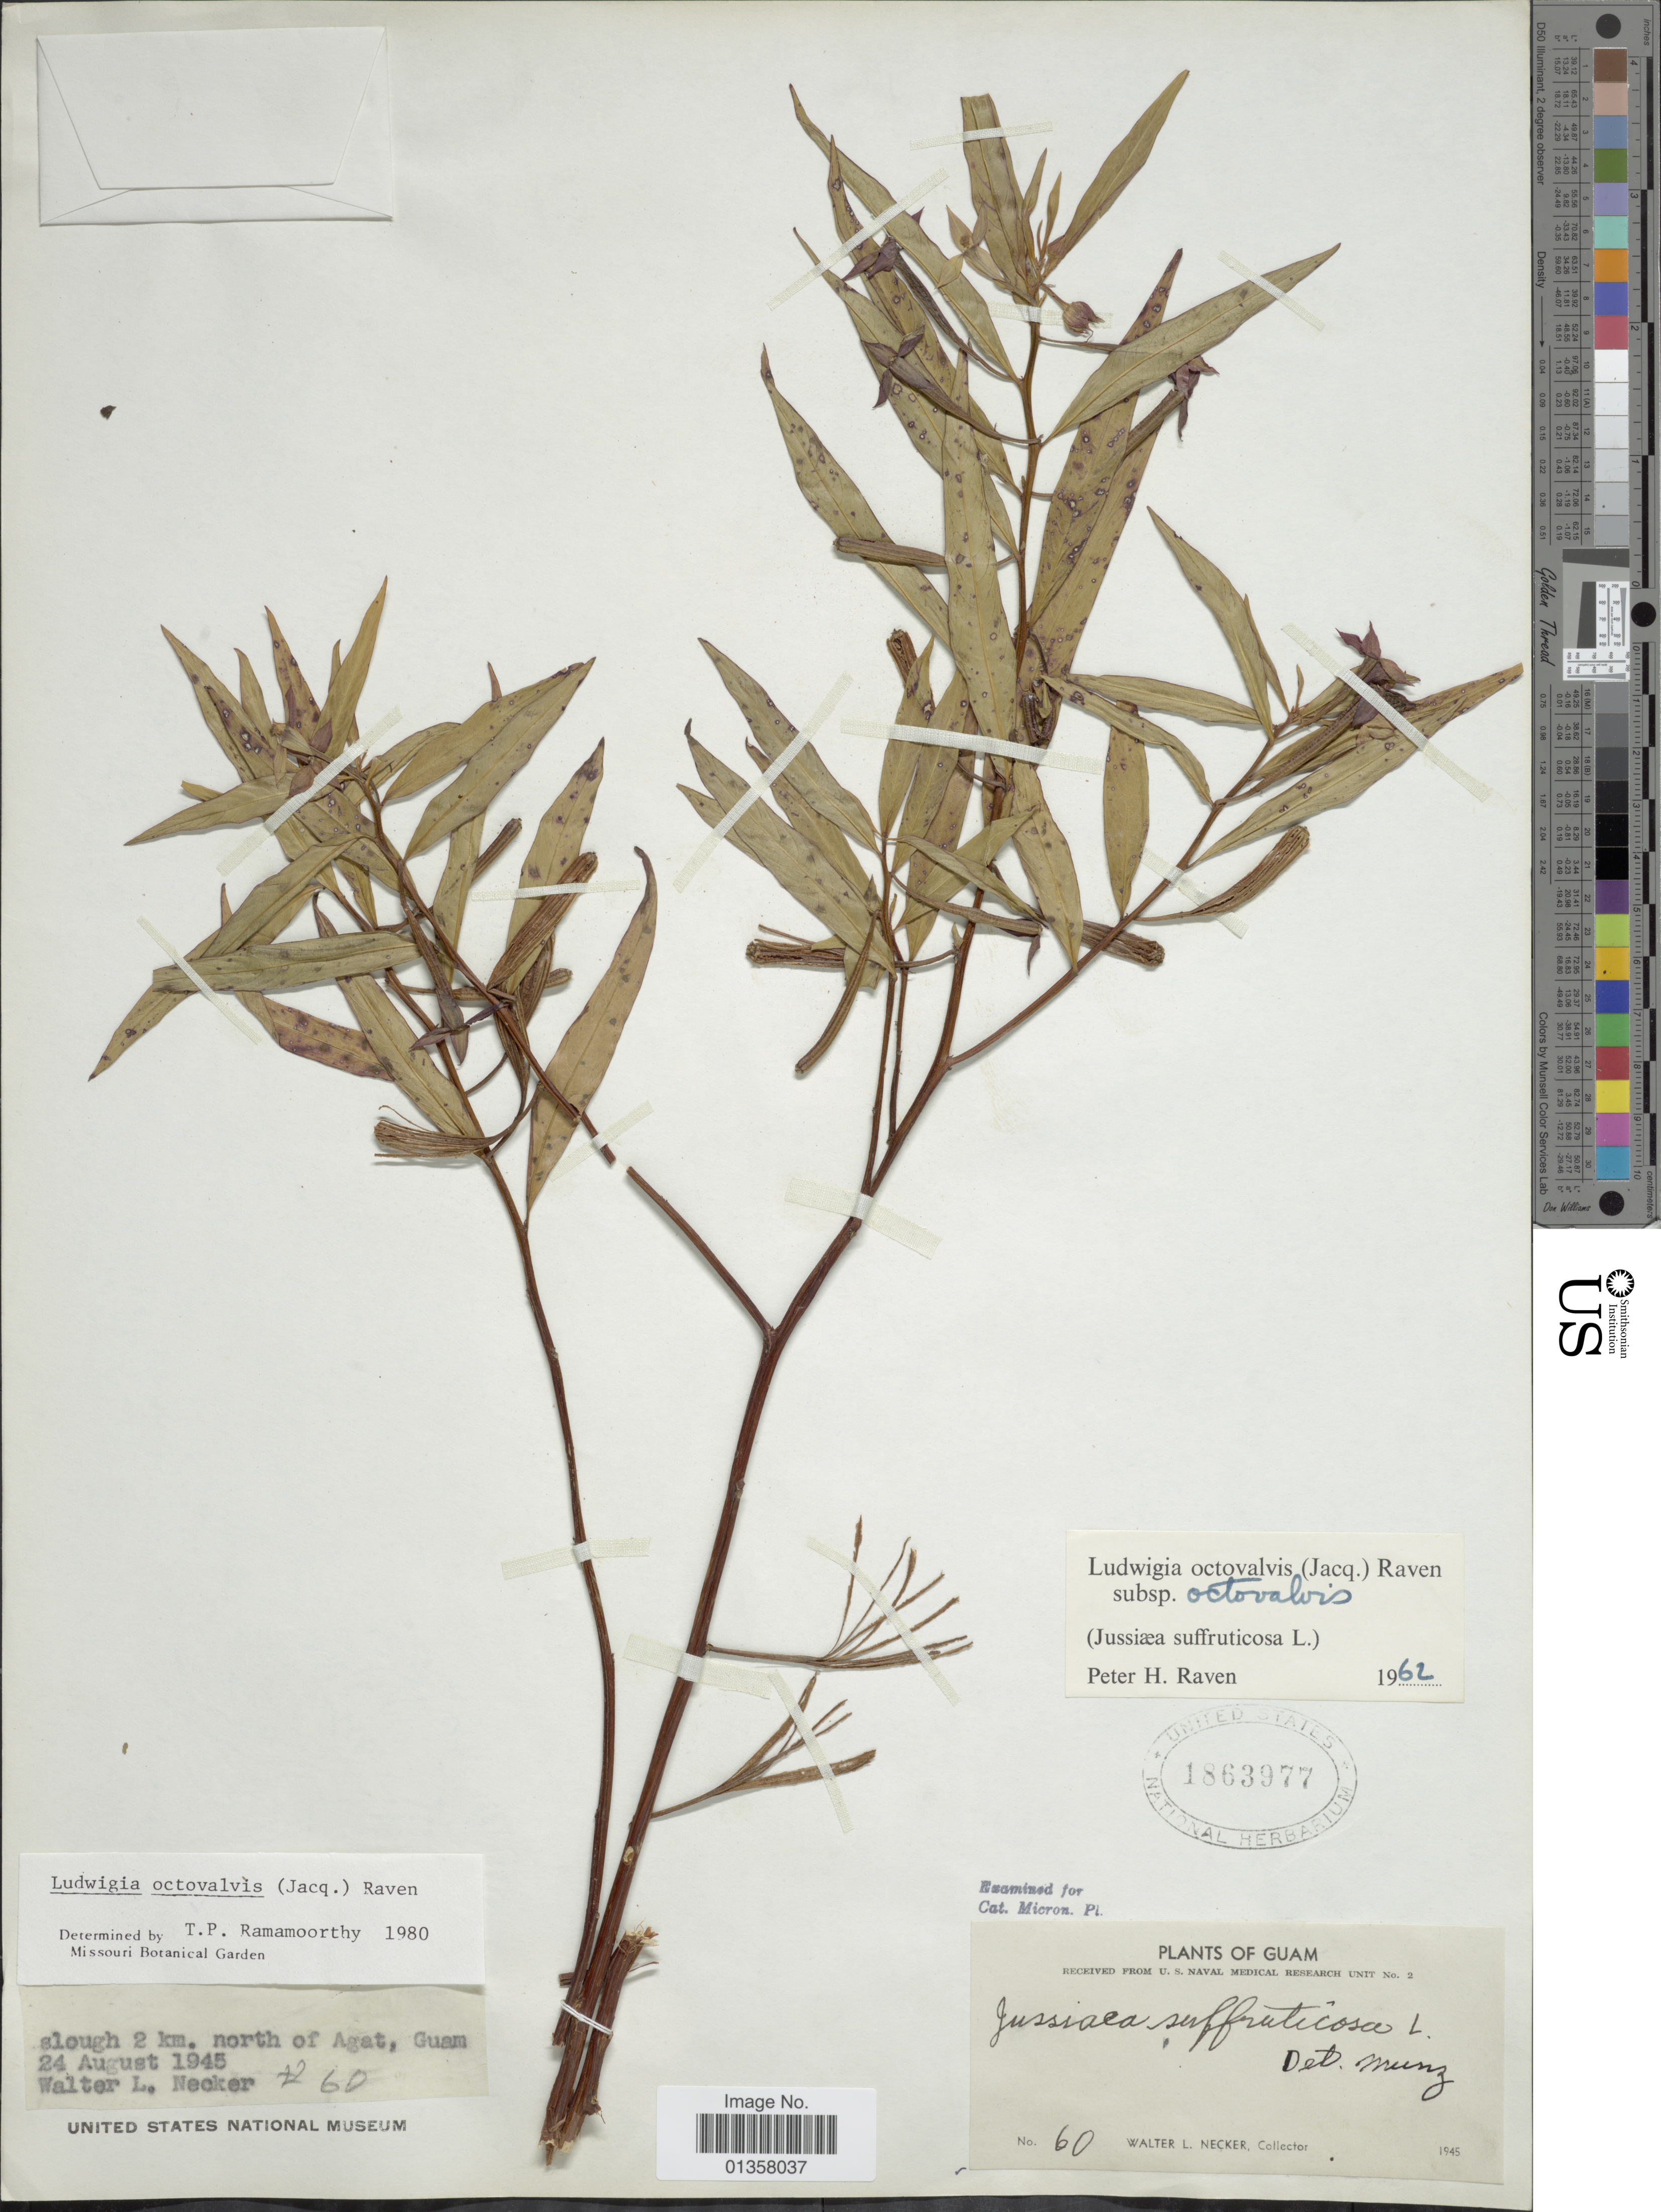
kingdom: Plantae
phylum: Tracheophyta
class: Magnoliopsida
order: Myrtales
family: Onagraceae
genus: Ludwigia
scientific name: Ludwigia octovalvis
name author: (Jacq.) P.H. Raven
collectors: W. L. Necker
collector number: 60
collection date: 1945-08-24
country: Guam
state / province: Agat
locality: Slough 2 km. north of Agat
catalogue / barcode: US 1863977